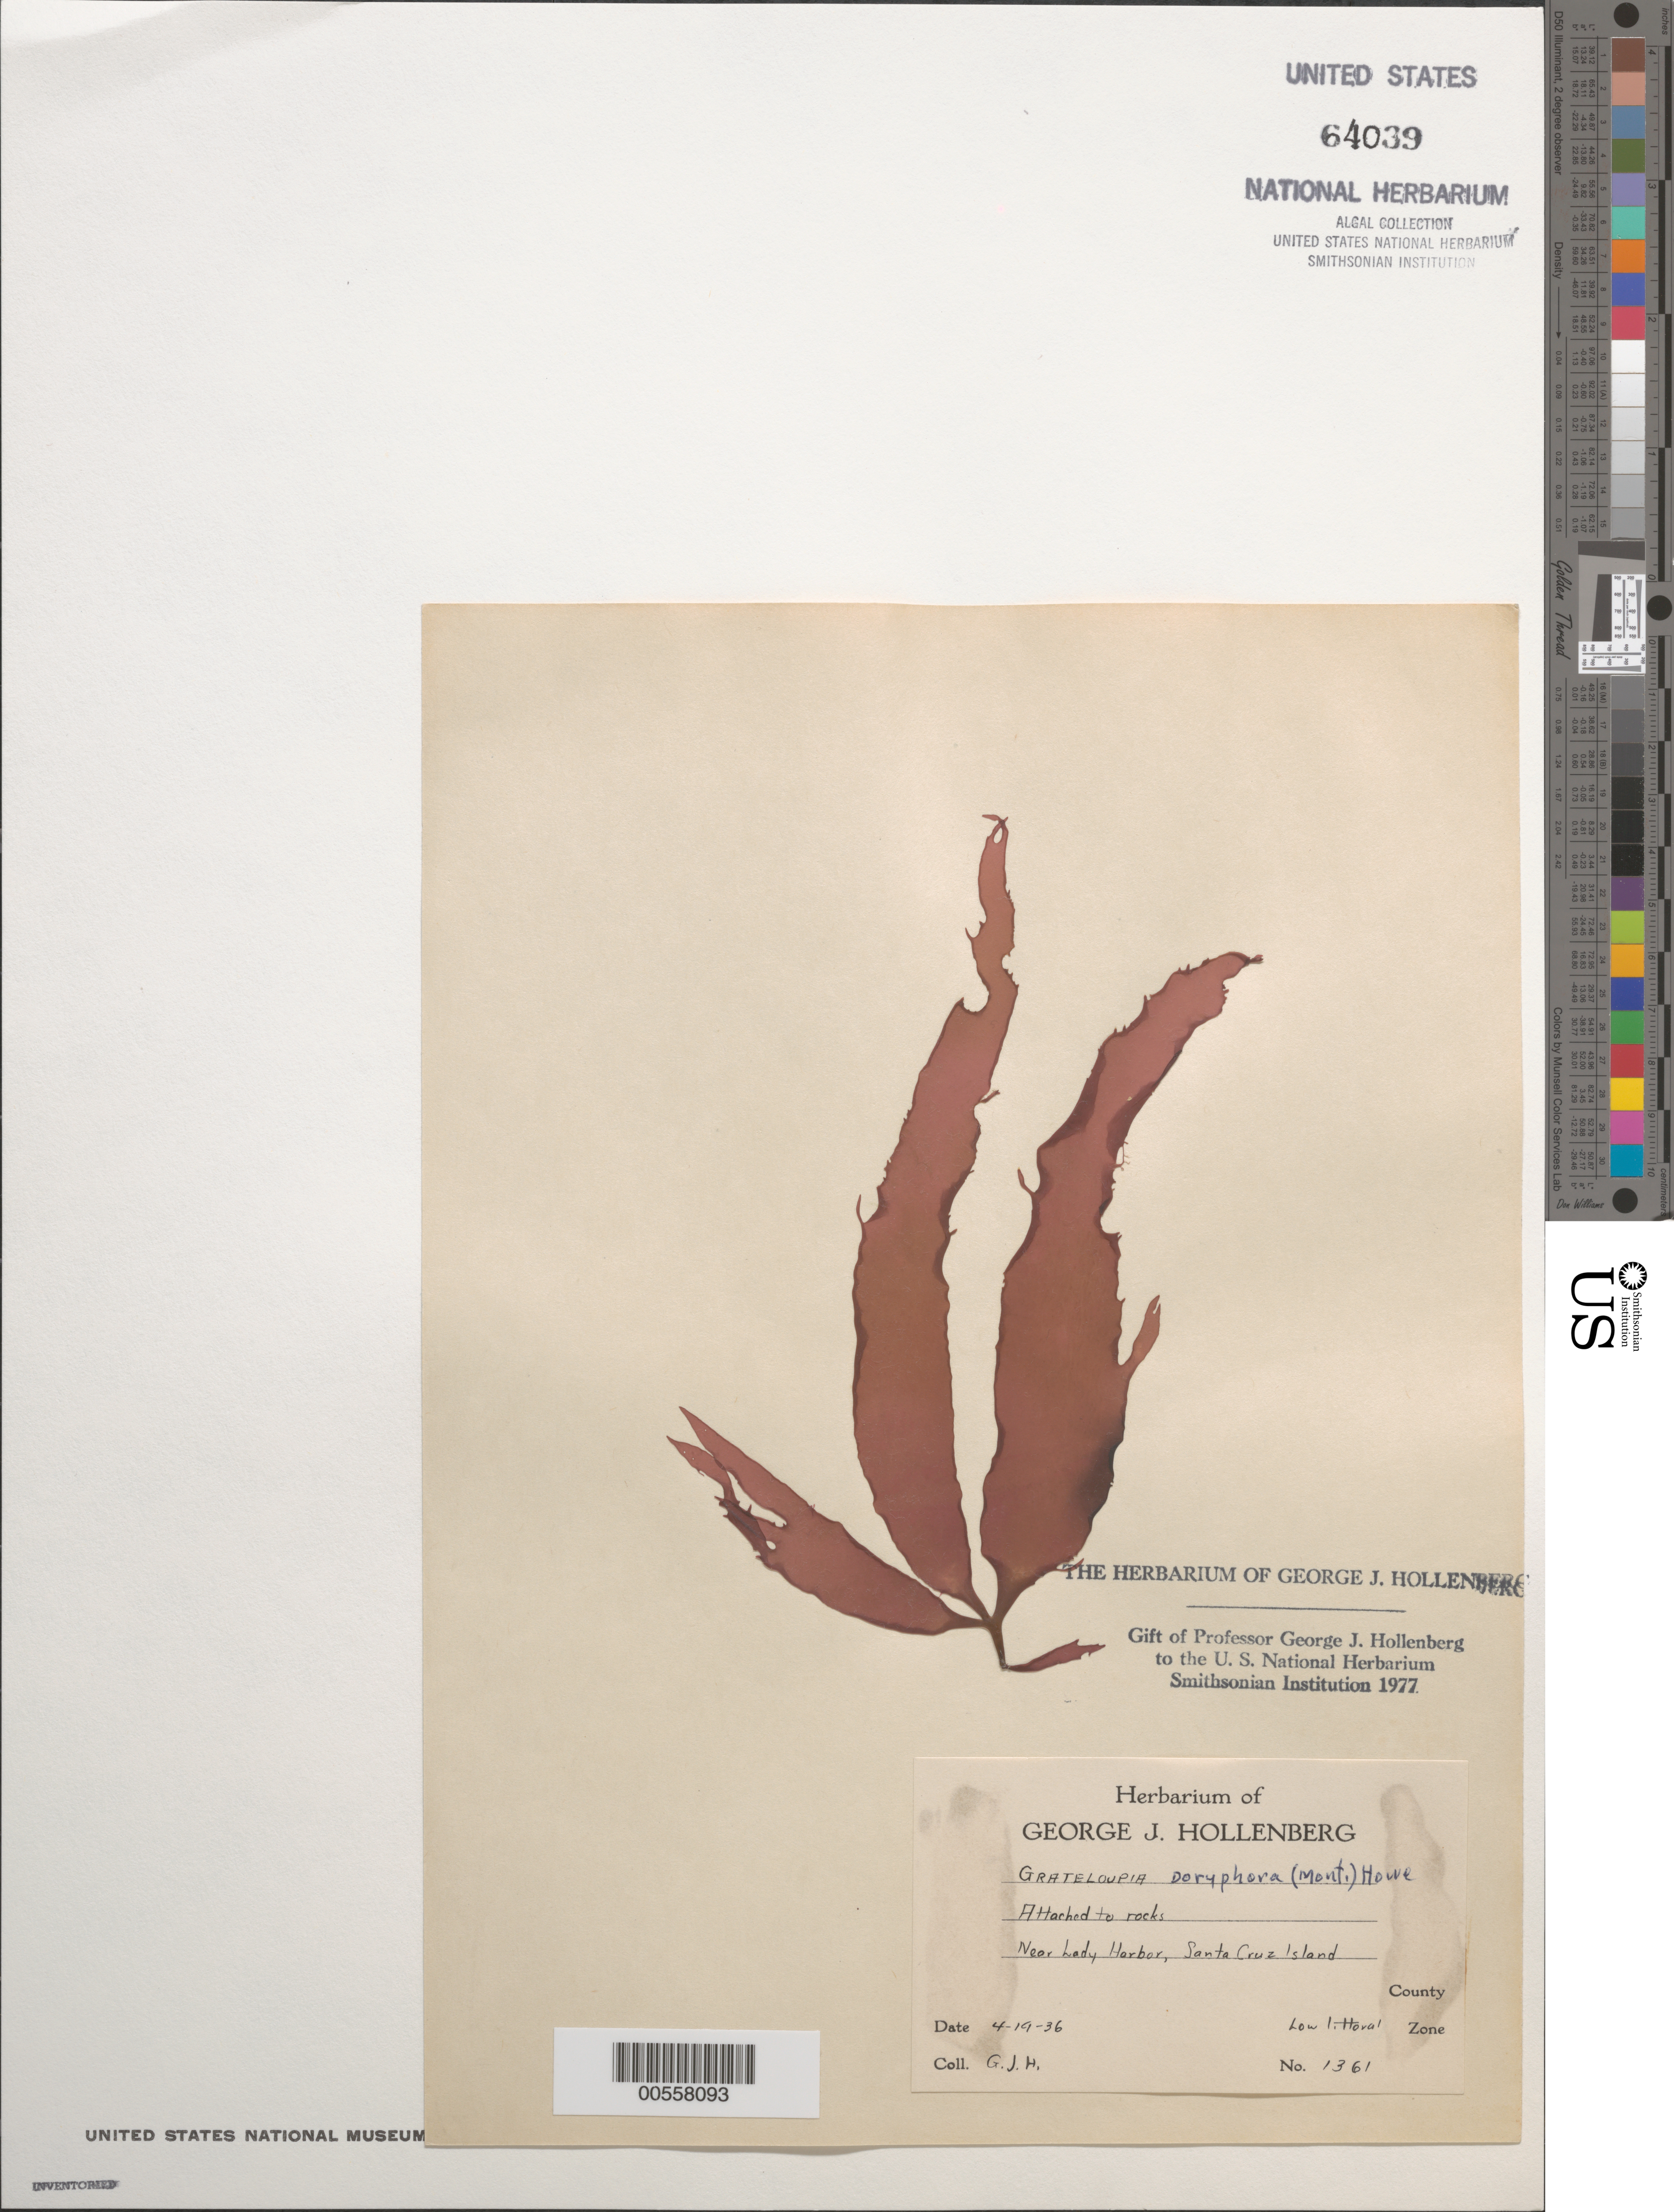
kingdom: Plantae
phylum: Rhodophyta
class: Florideophyceae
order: Halymeniales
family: Halymeniaceae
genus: Grateloupia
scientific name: Grateloupia doryphora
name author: (Mont.) Howe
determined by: Hollenberg, George J.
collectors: G. Hollenberg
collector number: GJH 1361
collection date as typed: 19 Apr 1936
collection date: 1936-04-19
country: United States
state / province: California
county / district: Santa Barbara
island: Santa Cruz Island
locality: Near Lady's Harbor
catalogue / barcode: US 64039